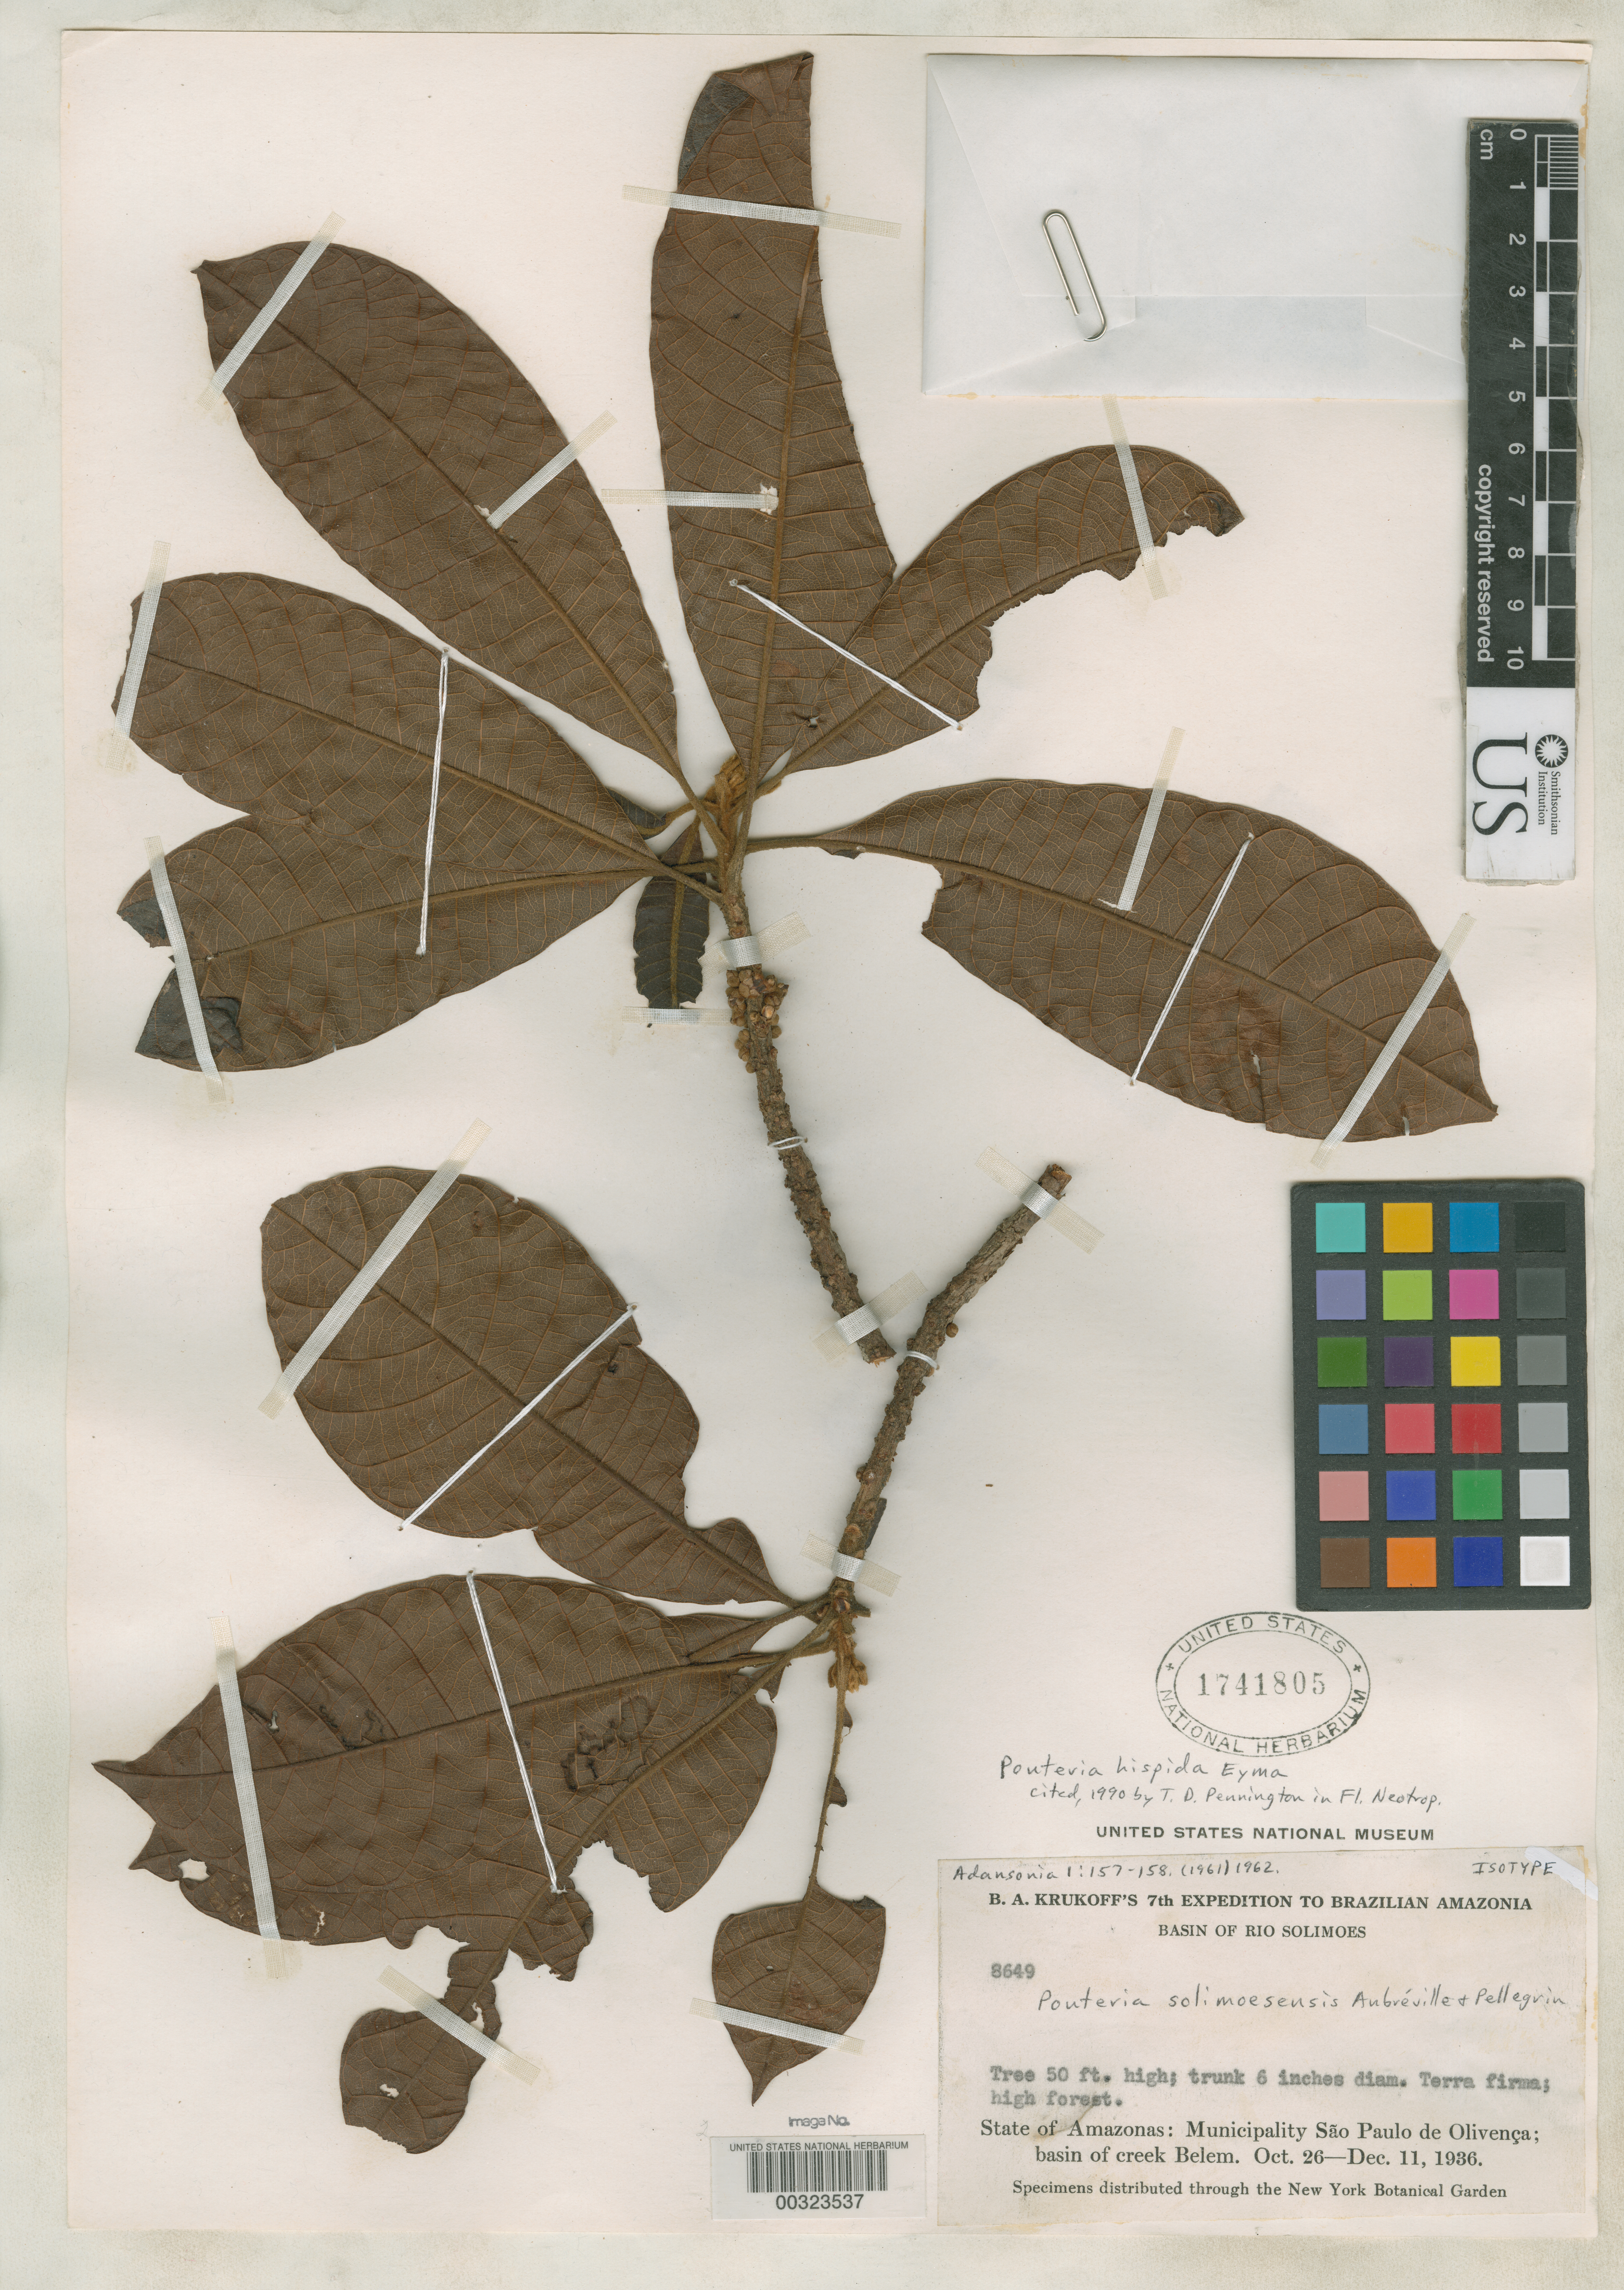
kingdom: Plantae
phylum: Tracheophyta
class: Magnoliopsida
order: Ericales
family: Sapotaceae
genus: Pouteria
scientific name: Pouteria solimoesensis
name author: Aubrév. & Pellegr.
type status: Isotype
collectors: B. A. Krukoff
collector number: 8649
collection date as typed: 26 Oct 1936 to 11 Dec 1936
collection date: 1936-10-26/1936-12-11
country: Brazil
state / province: Amazonas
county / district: São Paulo de Olivença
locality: Basin of Creek Belem.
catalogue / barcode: US 1741805